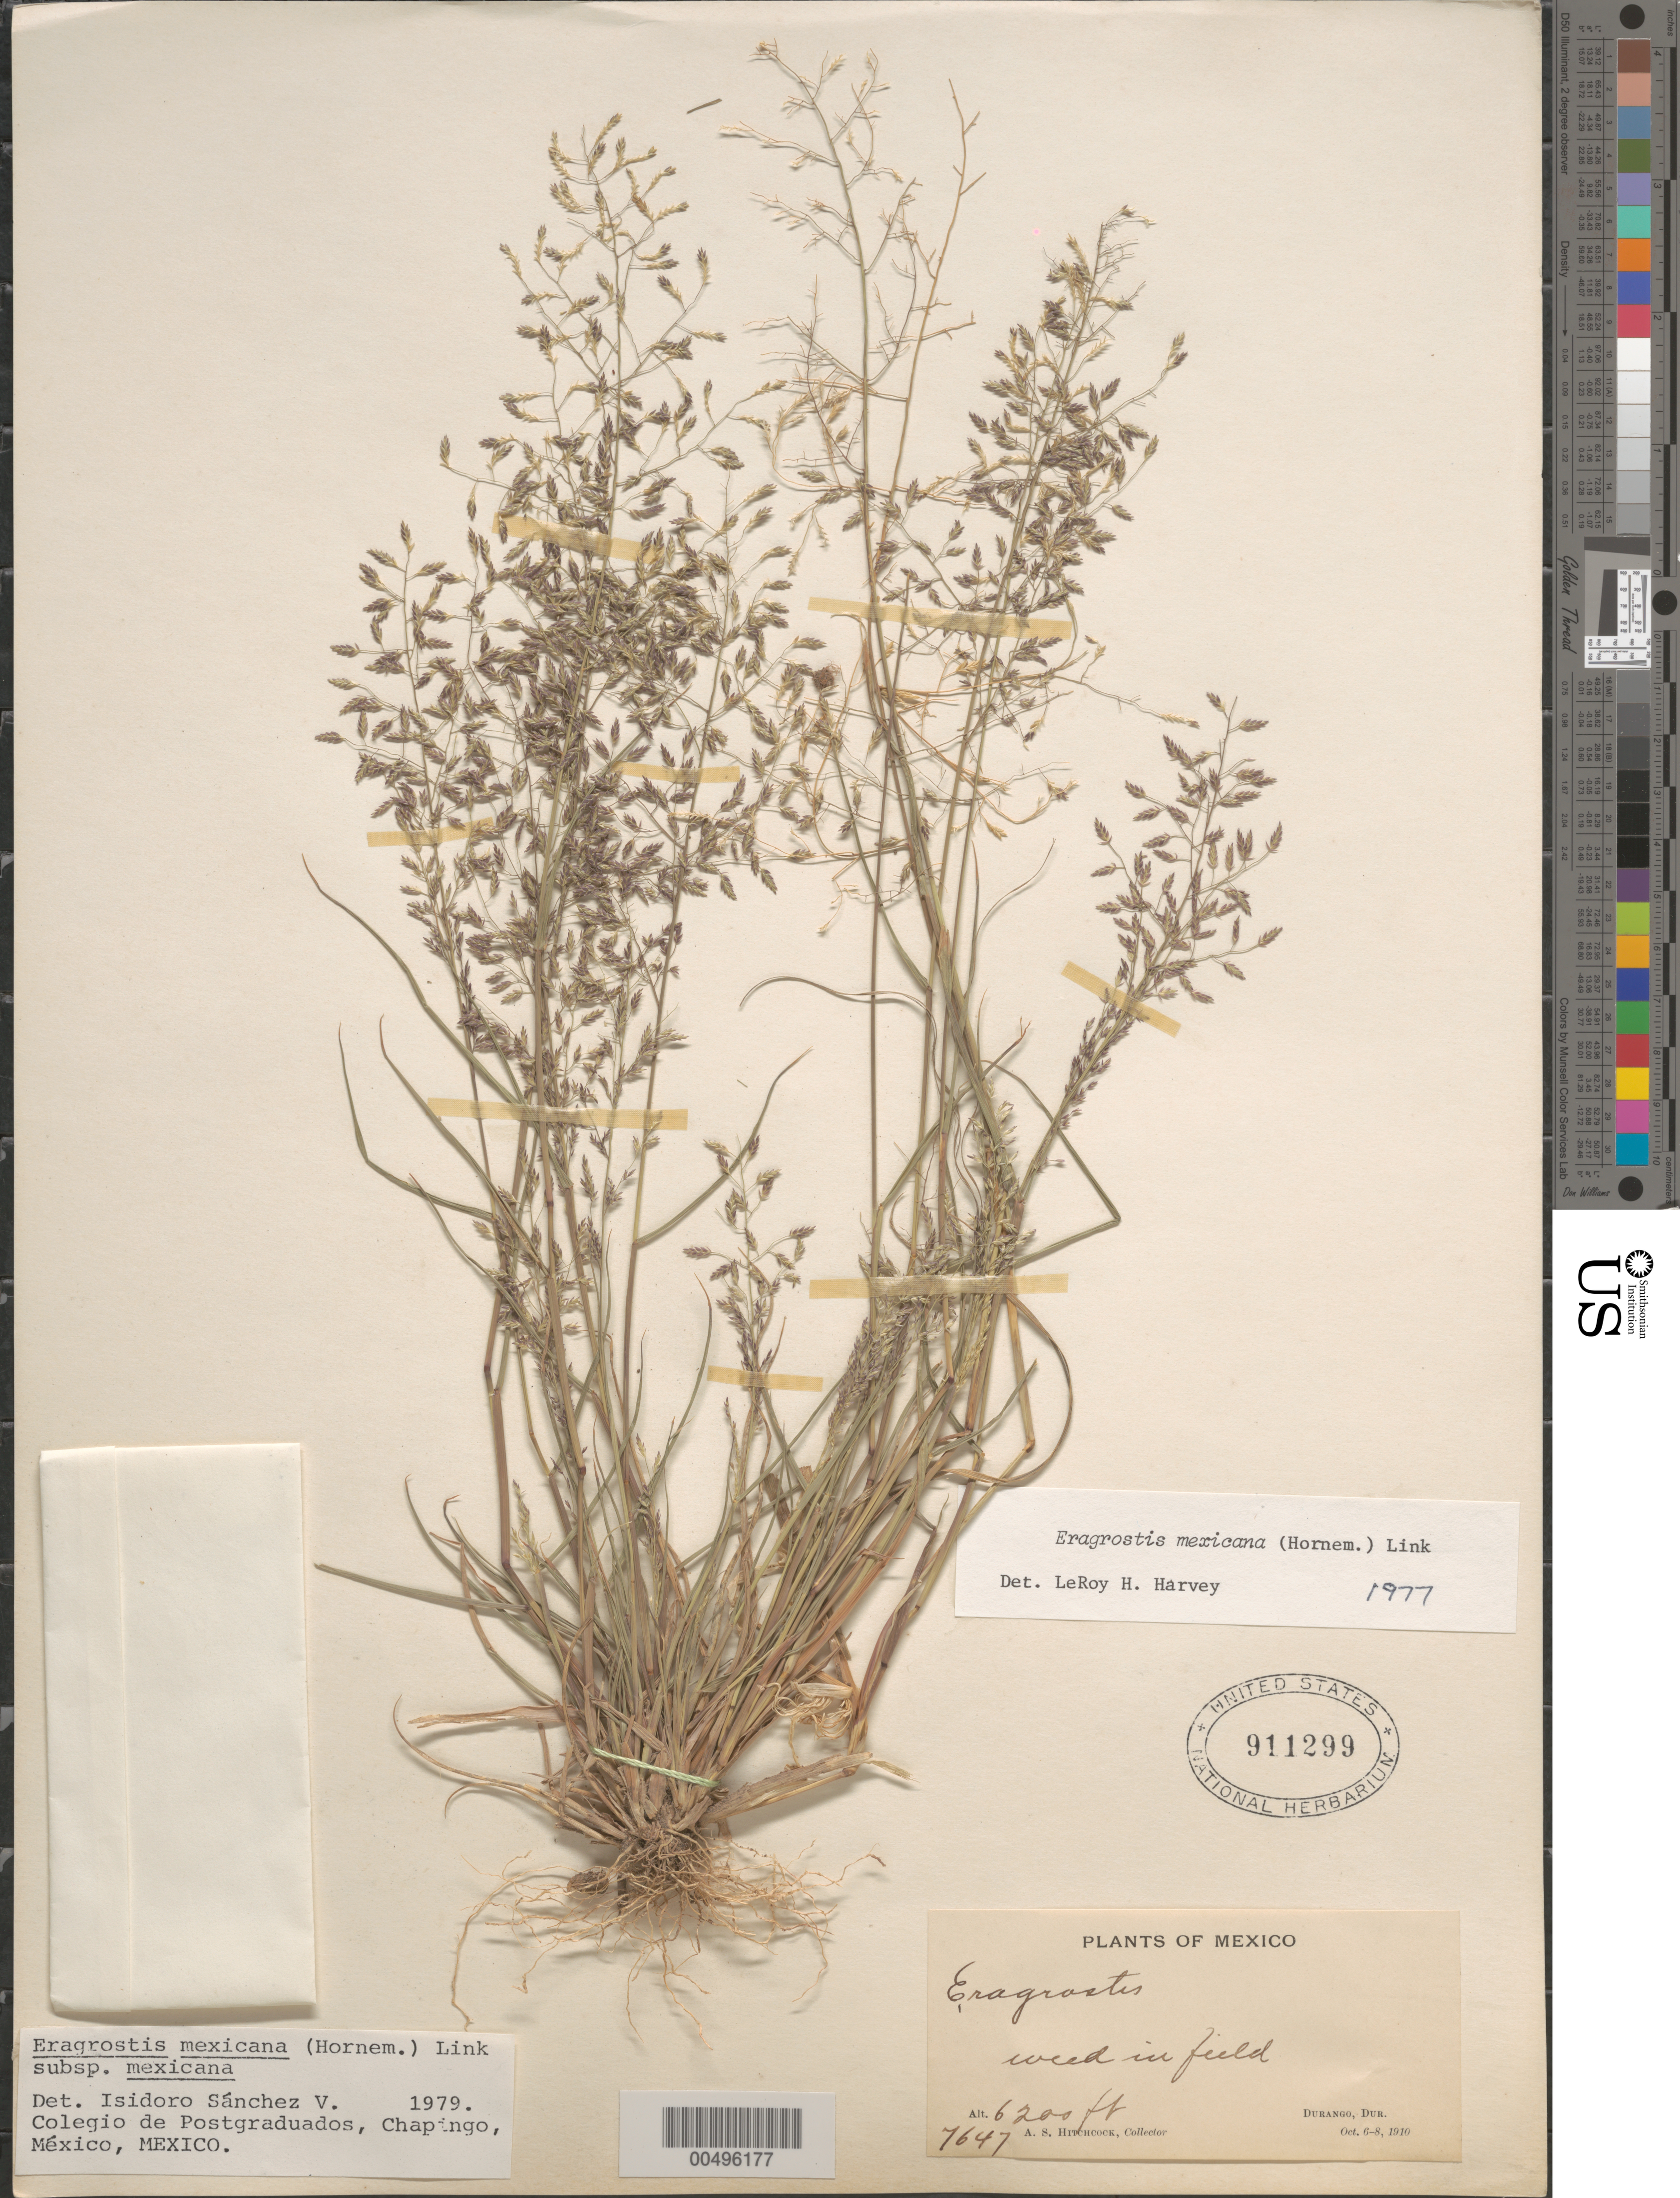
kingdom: Plantae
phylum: Tracheophyta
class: Liliopsida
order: Poales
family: Poaceae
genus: Eragrostis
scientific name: Eragrostis mexicana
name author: (Hornem.) Link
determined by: Sánchez Vega, I. M.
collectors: A. S. Hitchcock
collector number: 7647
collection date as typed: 6 Oct 1910 to 8 Oct 1910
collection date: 1910-10-06/1910-10-08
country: Mexico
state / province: Durango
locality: Durango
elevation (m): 1890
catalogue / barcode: US 911299